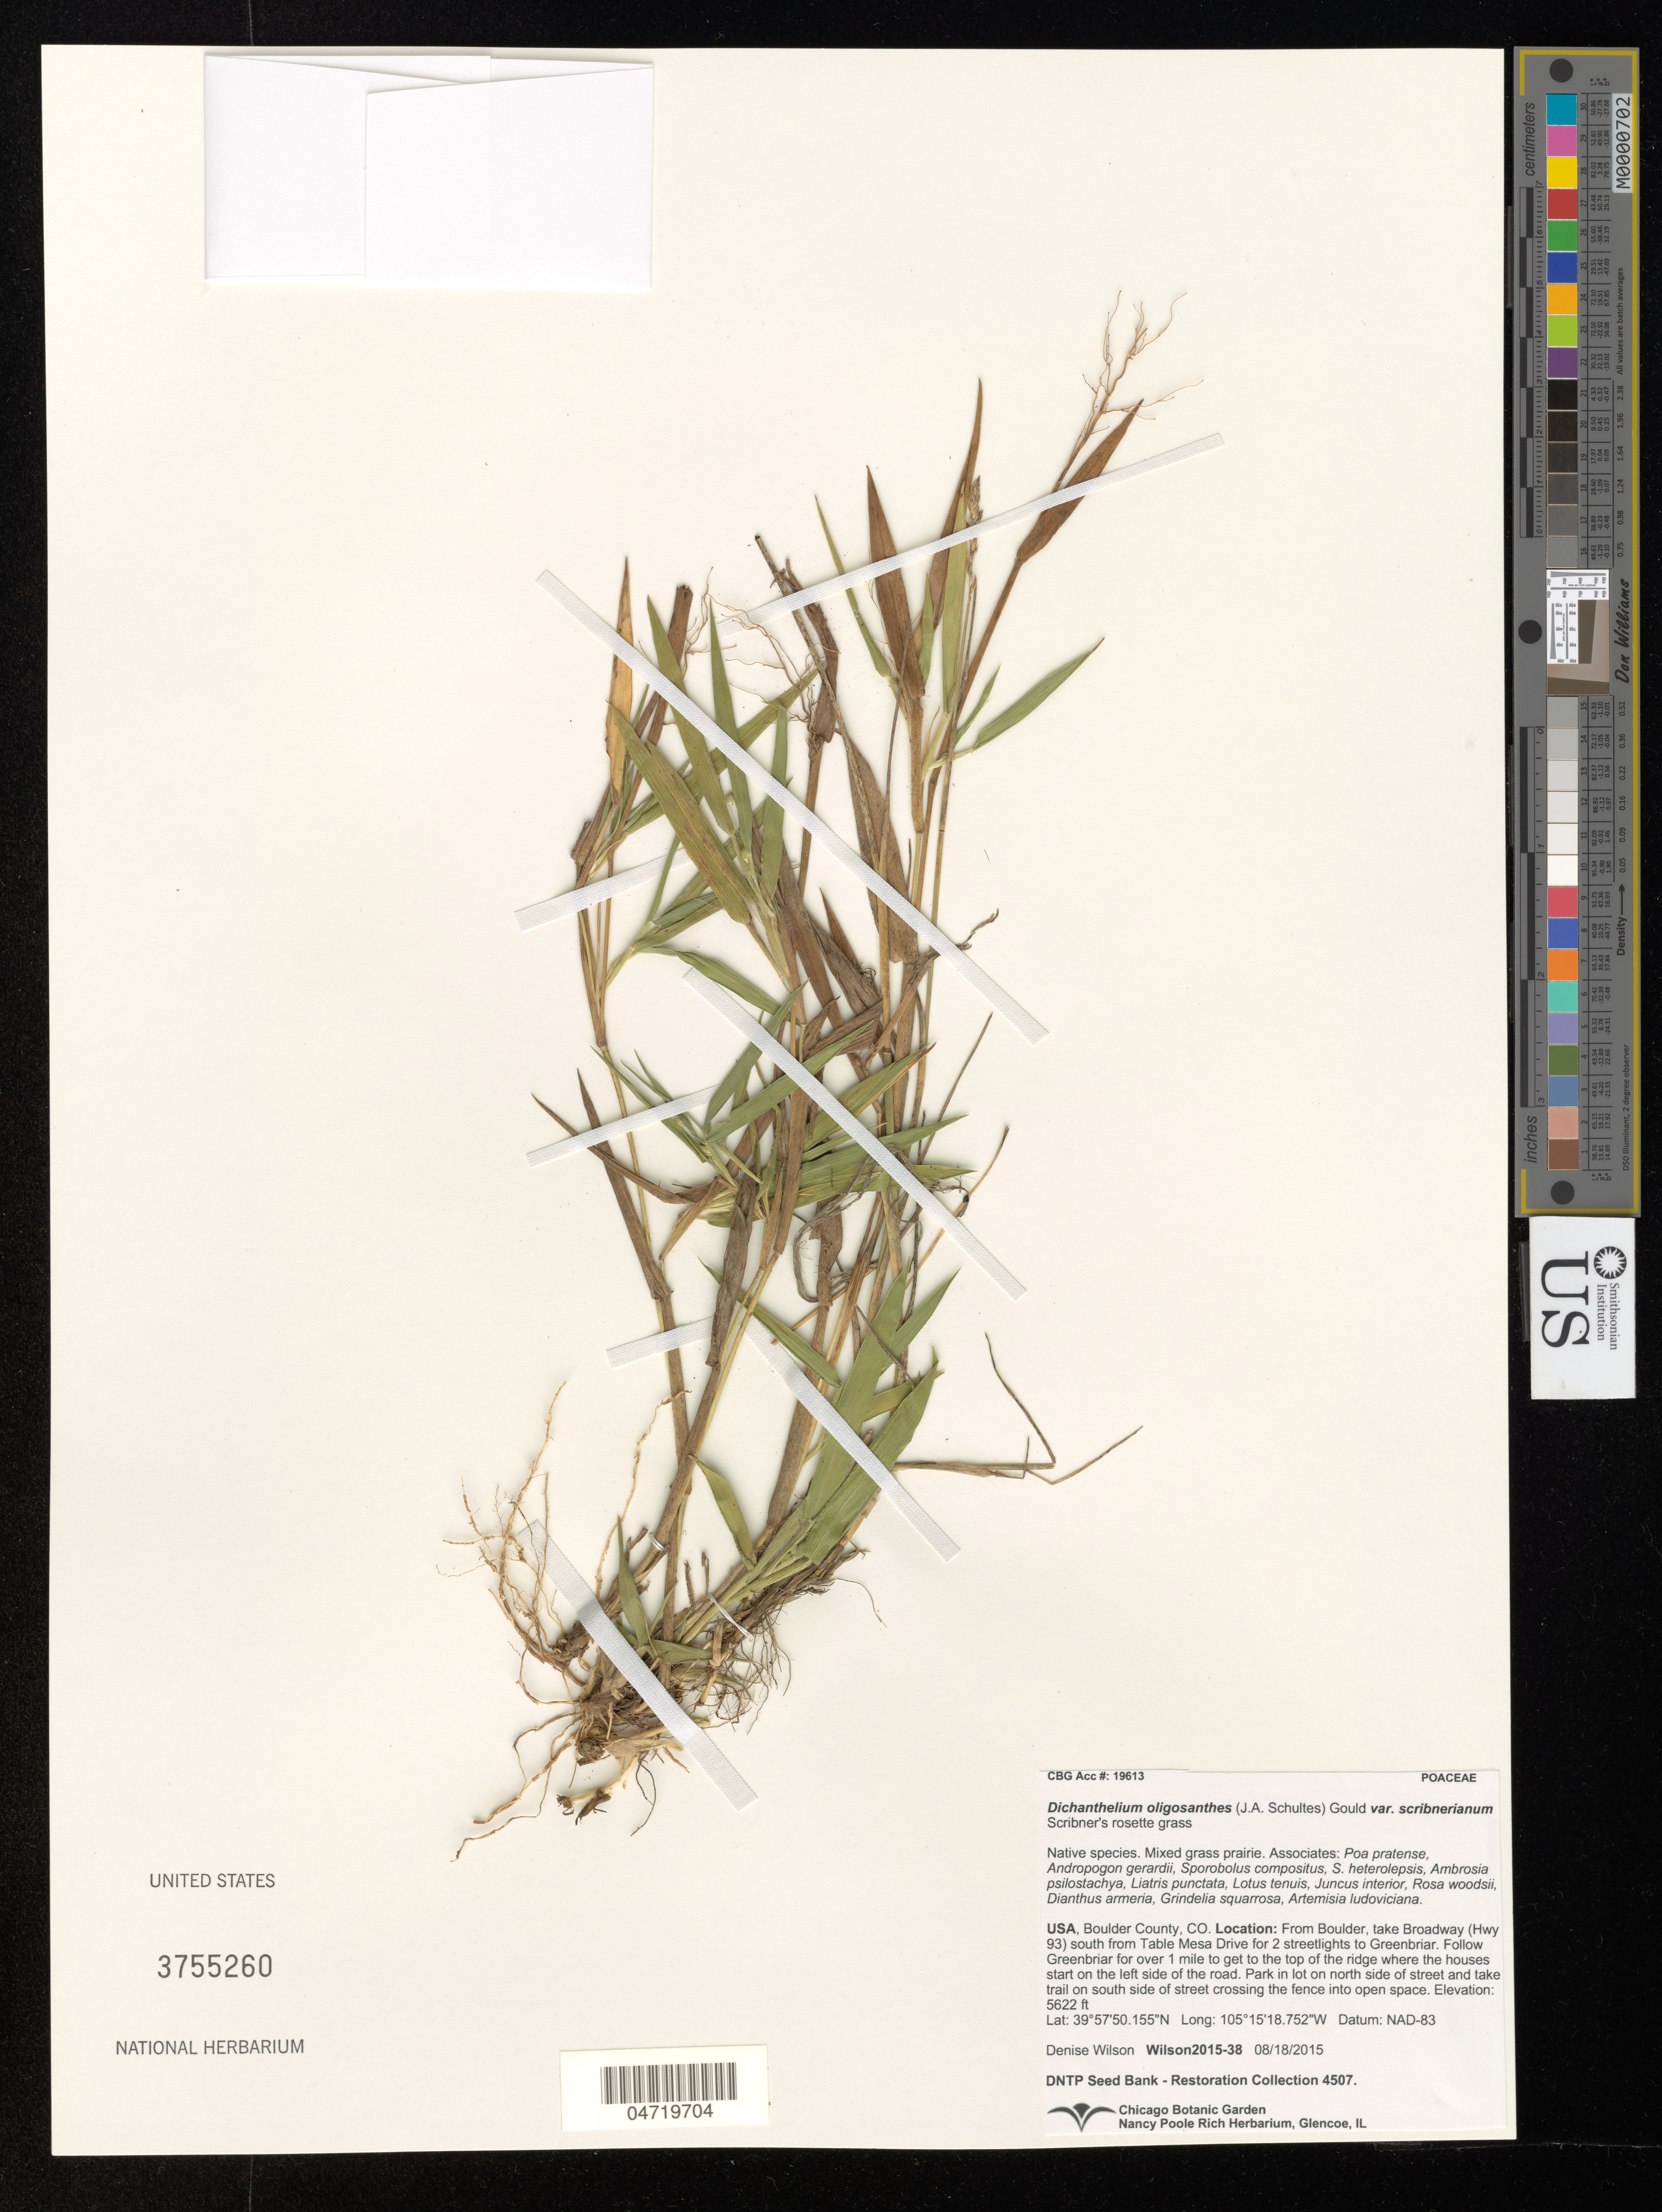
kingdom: Plantae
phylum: Tracheophyta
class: Liliopsida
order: Poales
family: Poaceae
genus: Dichanthelium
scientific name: Dichanthelium oligosanthes var. scribnerianum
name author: (Nash) Gould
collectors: D. Wilson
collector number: Wilson2015-38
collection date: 2015-08-18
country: United States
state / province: Colorado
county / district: Boulder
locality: Boulder County, CO. From Boulder, take Broadway (Hey 93) south from Table Mesa Drive for 2 streetlights to Greenbriar. Follow Greenbriar for over 1 mile to get to the top of the rifge where the houses start on the left side of the road. Park in lot on north side of street and lake trail on south side of street crossing the fence into open space.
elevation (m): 1714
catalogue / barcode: US 3755260